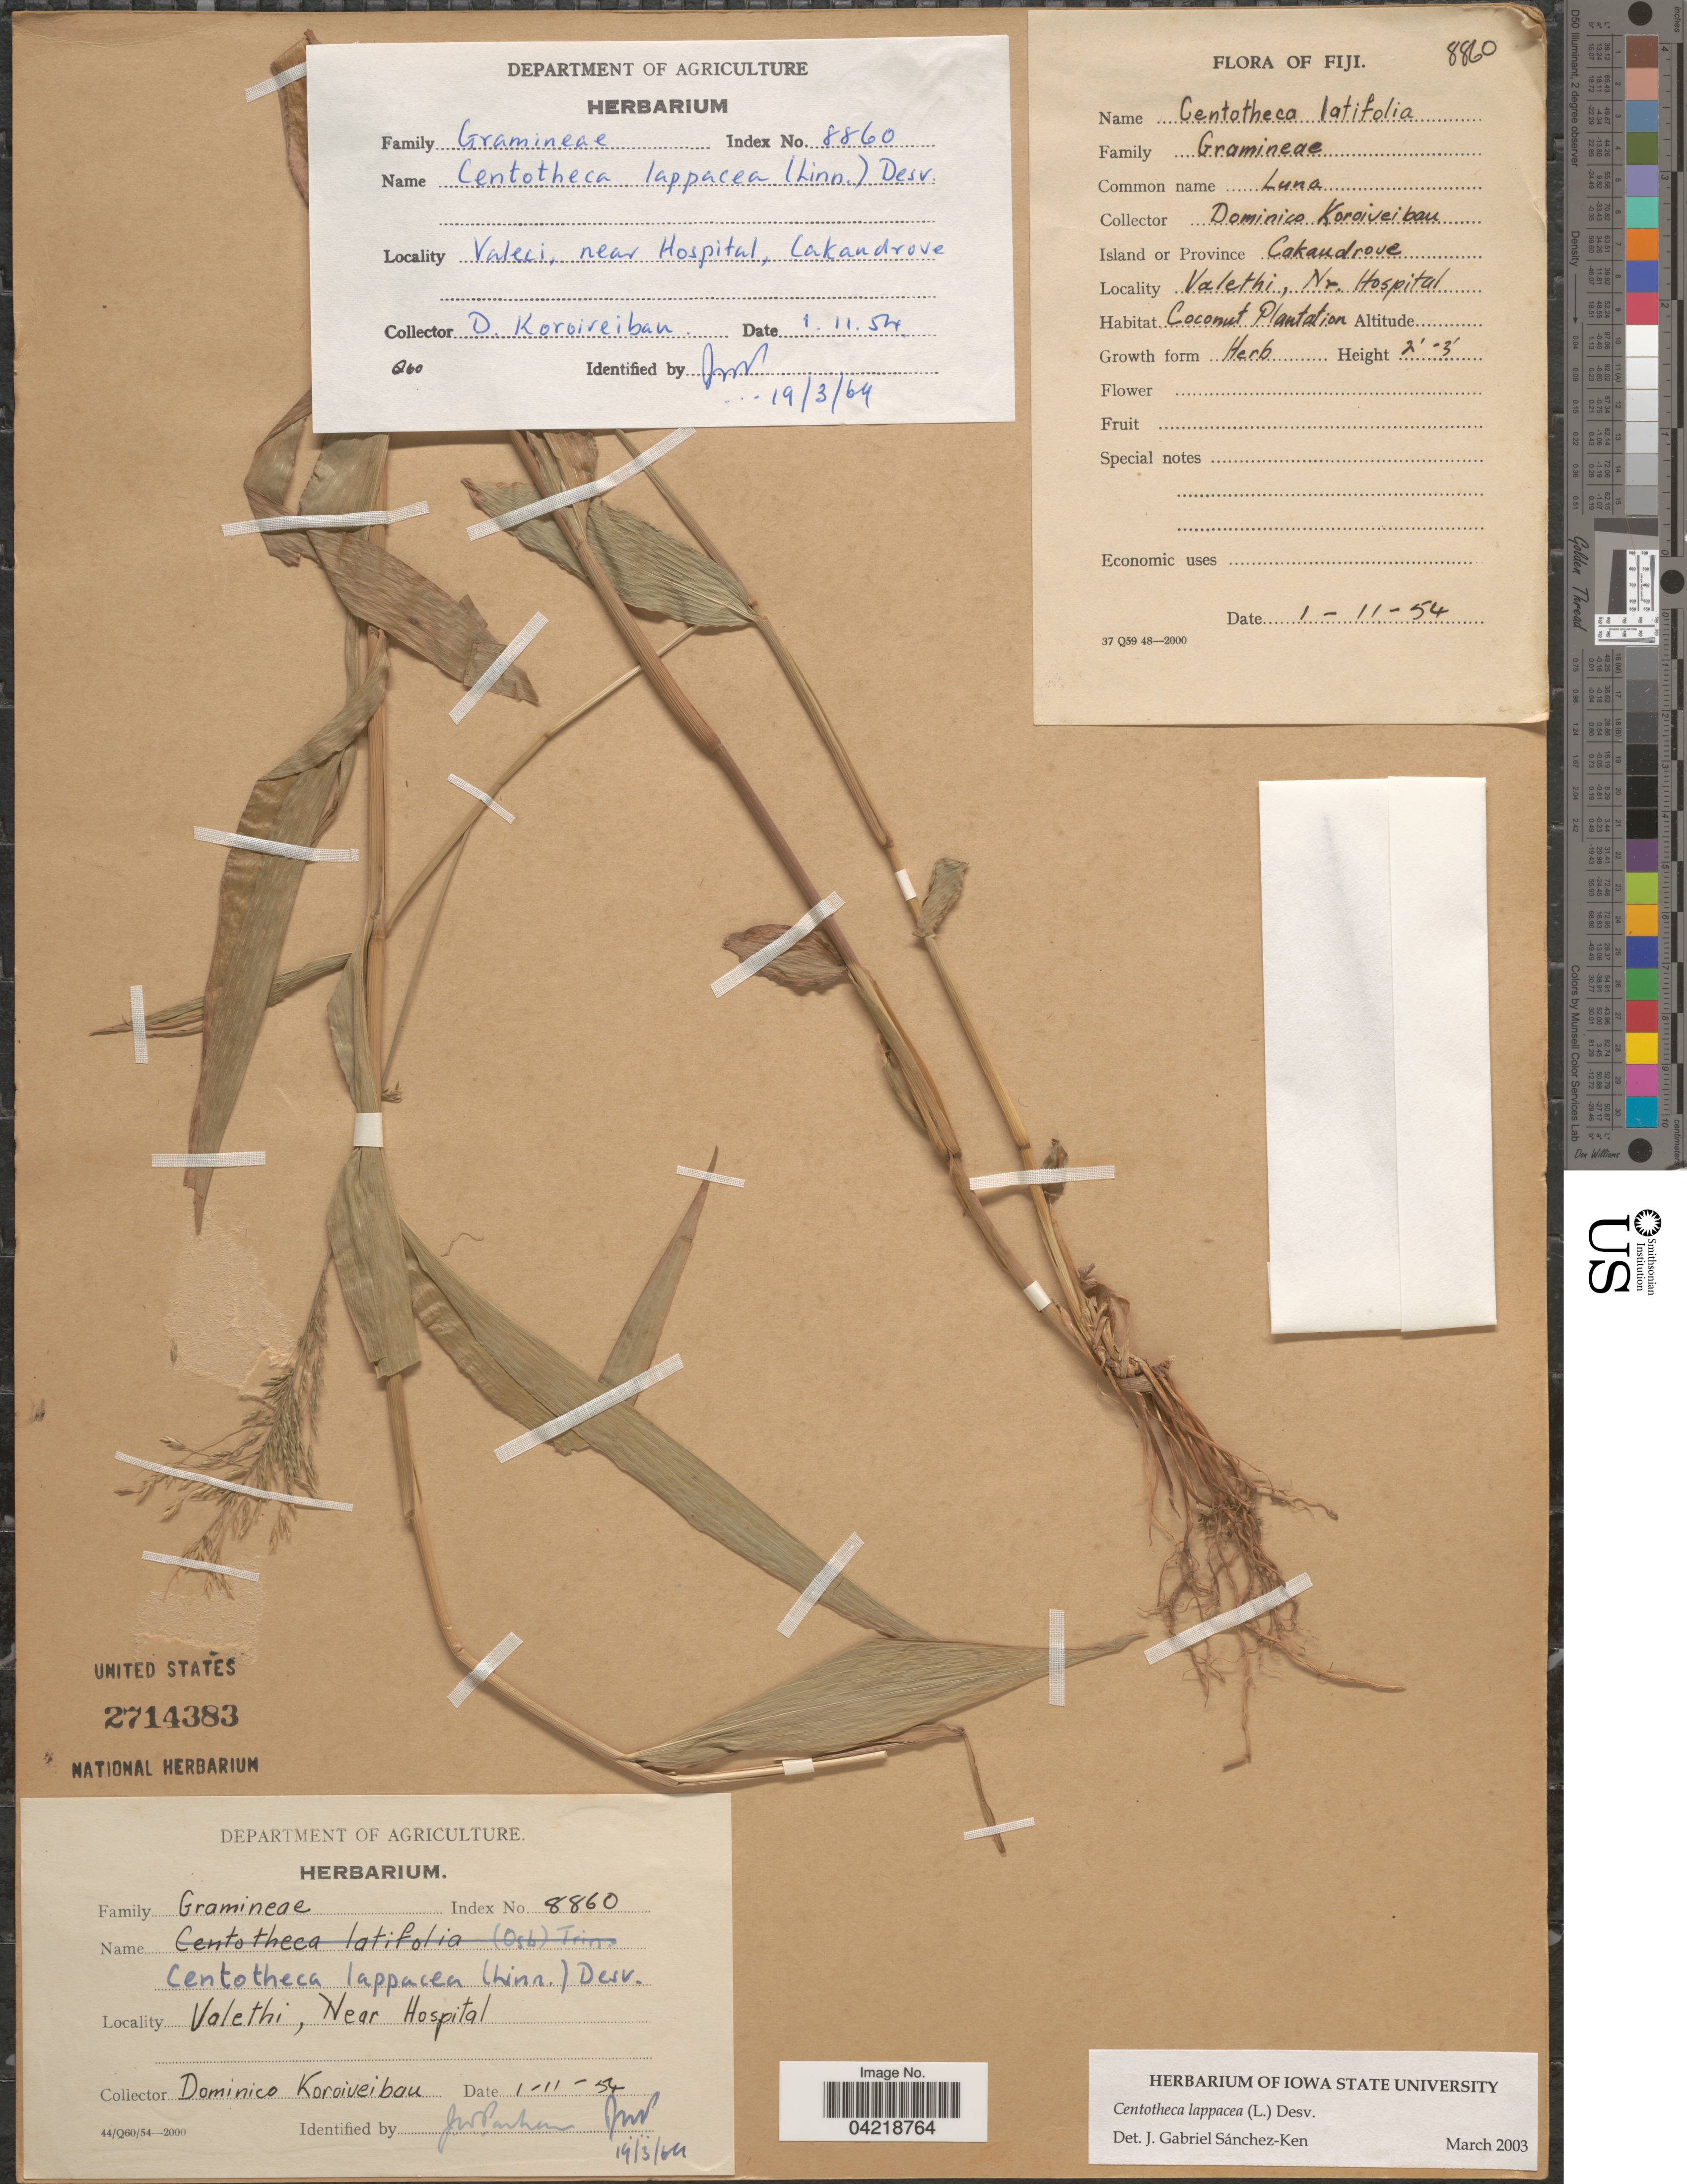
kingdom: Plantae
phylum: Tracheophyta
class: Liliopsida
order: Poales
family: Poaceae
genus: Centotheca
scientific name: Centotheca lappacea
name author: (L.) Desv.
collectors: D. Koroiveibau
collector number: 8860?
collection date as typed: Transcribed d/m/y: 1/11/54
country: Fiji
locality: Valethi, Near Hospital. Island or Province Cakandrove. Coconut Plantation.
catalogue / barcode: US 2714383